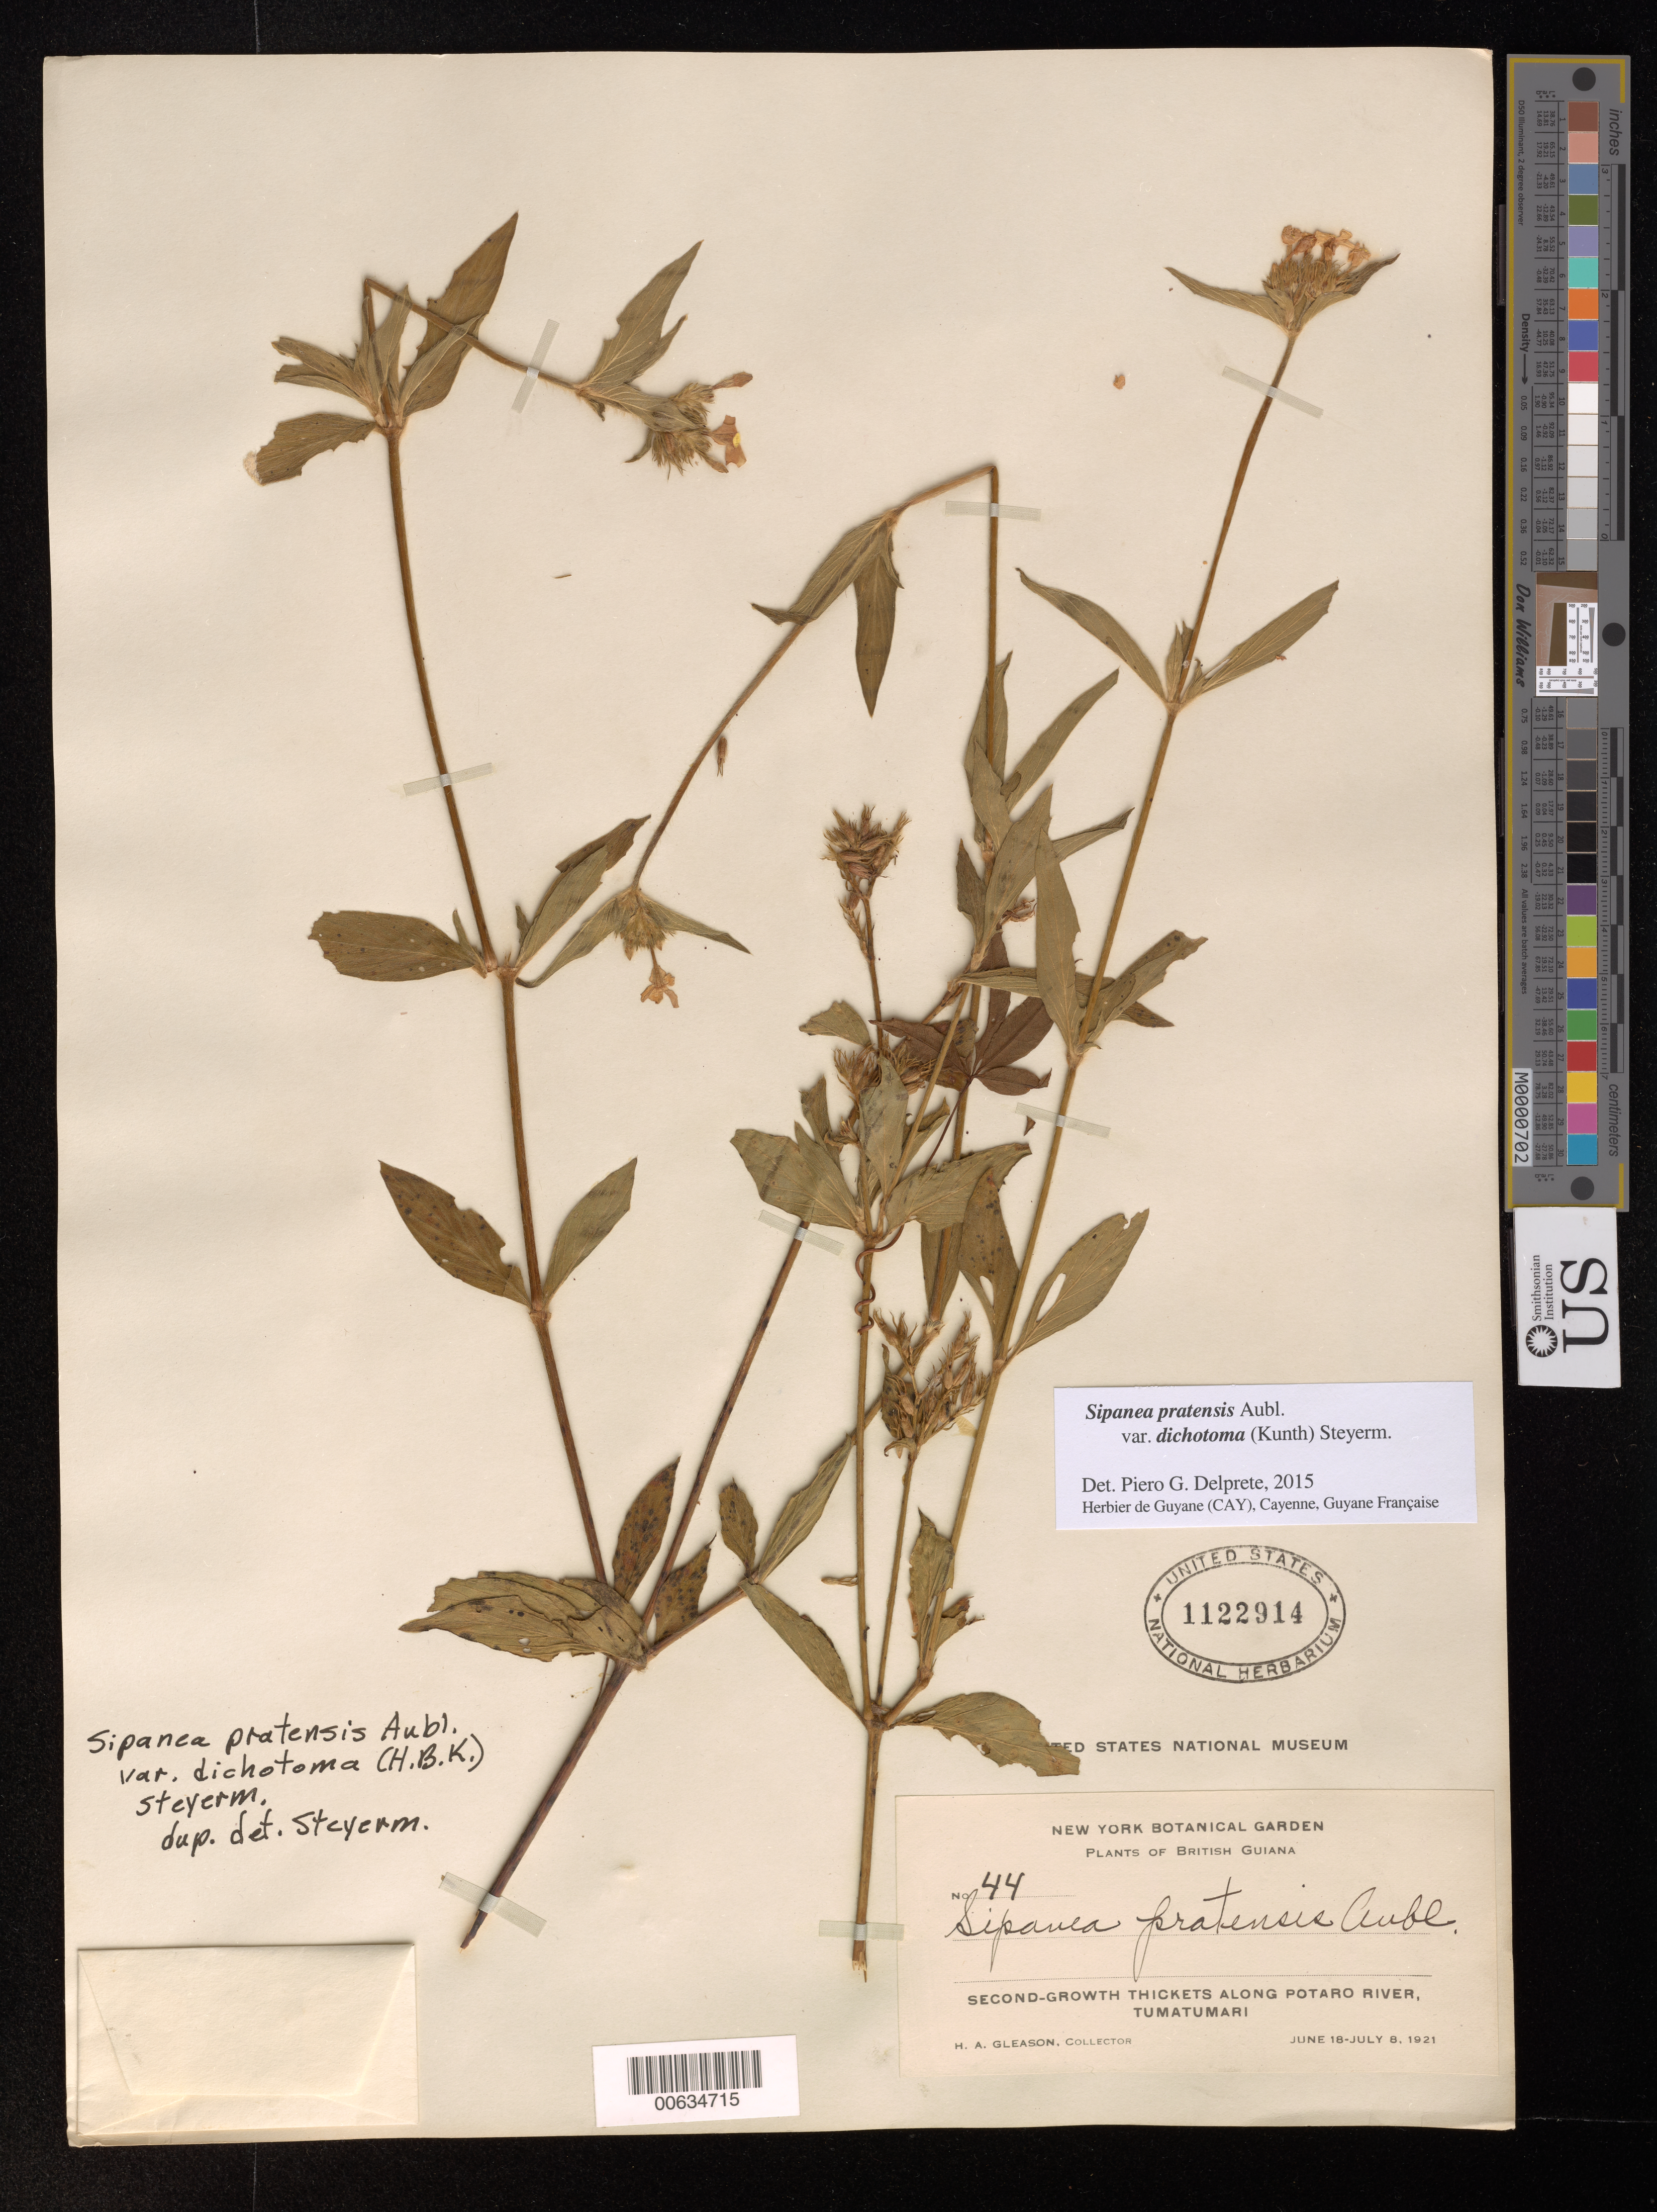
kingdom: Plantae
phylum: Tracheophyta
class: Magnoliopsida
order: Gentianales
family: Rubiaceae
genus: Sipanea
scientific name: Sipanea pratensis var. dichotoma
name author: (Kunth) Steyerm.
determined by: Steyermark, Julian A., (VEN)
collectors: H. A. Gleason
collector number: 44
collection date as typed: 18-Jun-21 to 8-Jul-21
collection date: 1921-06-18/1921-07-08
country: Guyana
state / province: Potaro-Siparuni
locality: Tumatumari Village, Potaro R.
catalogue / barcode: US 1122914